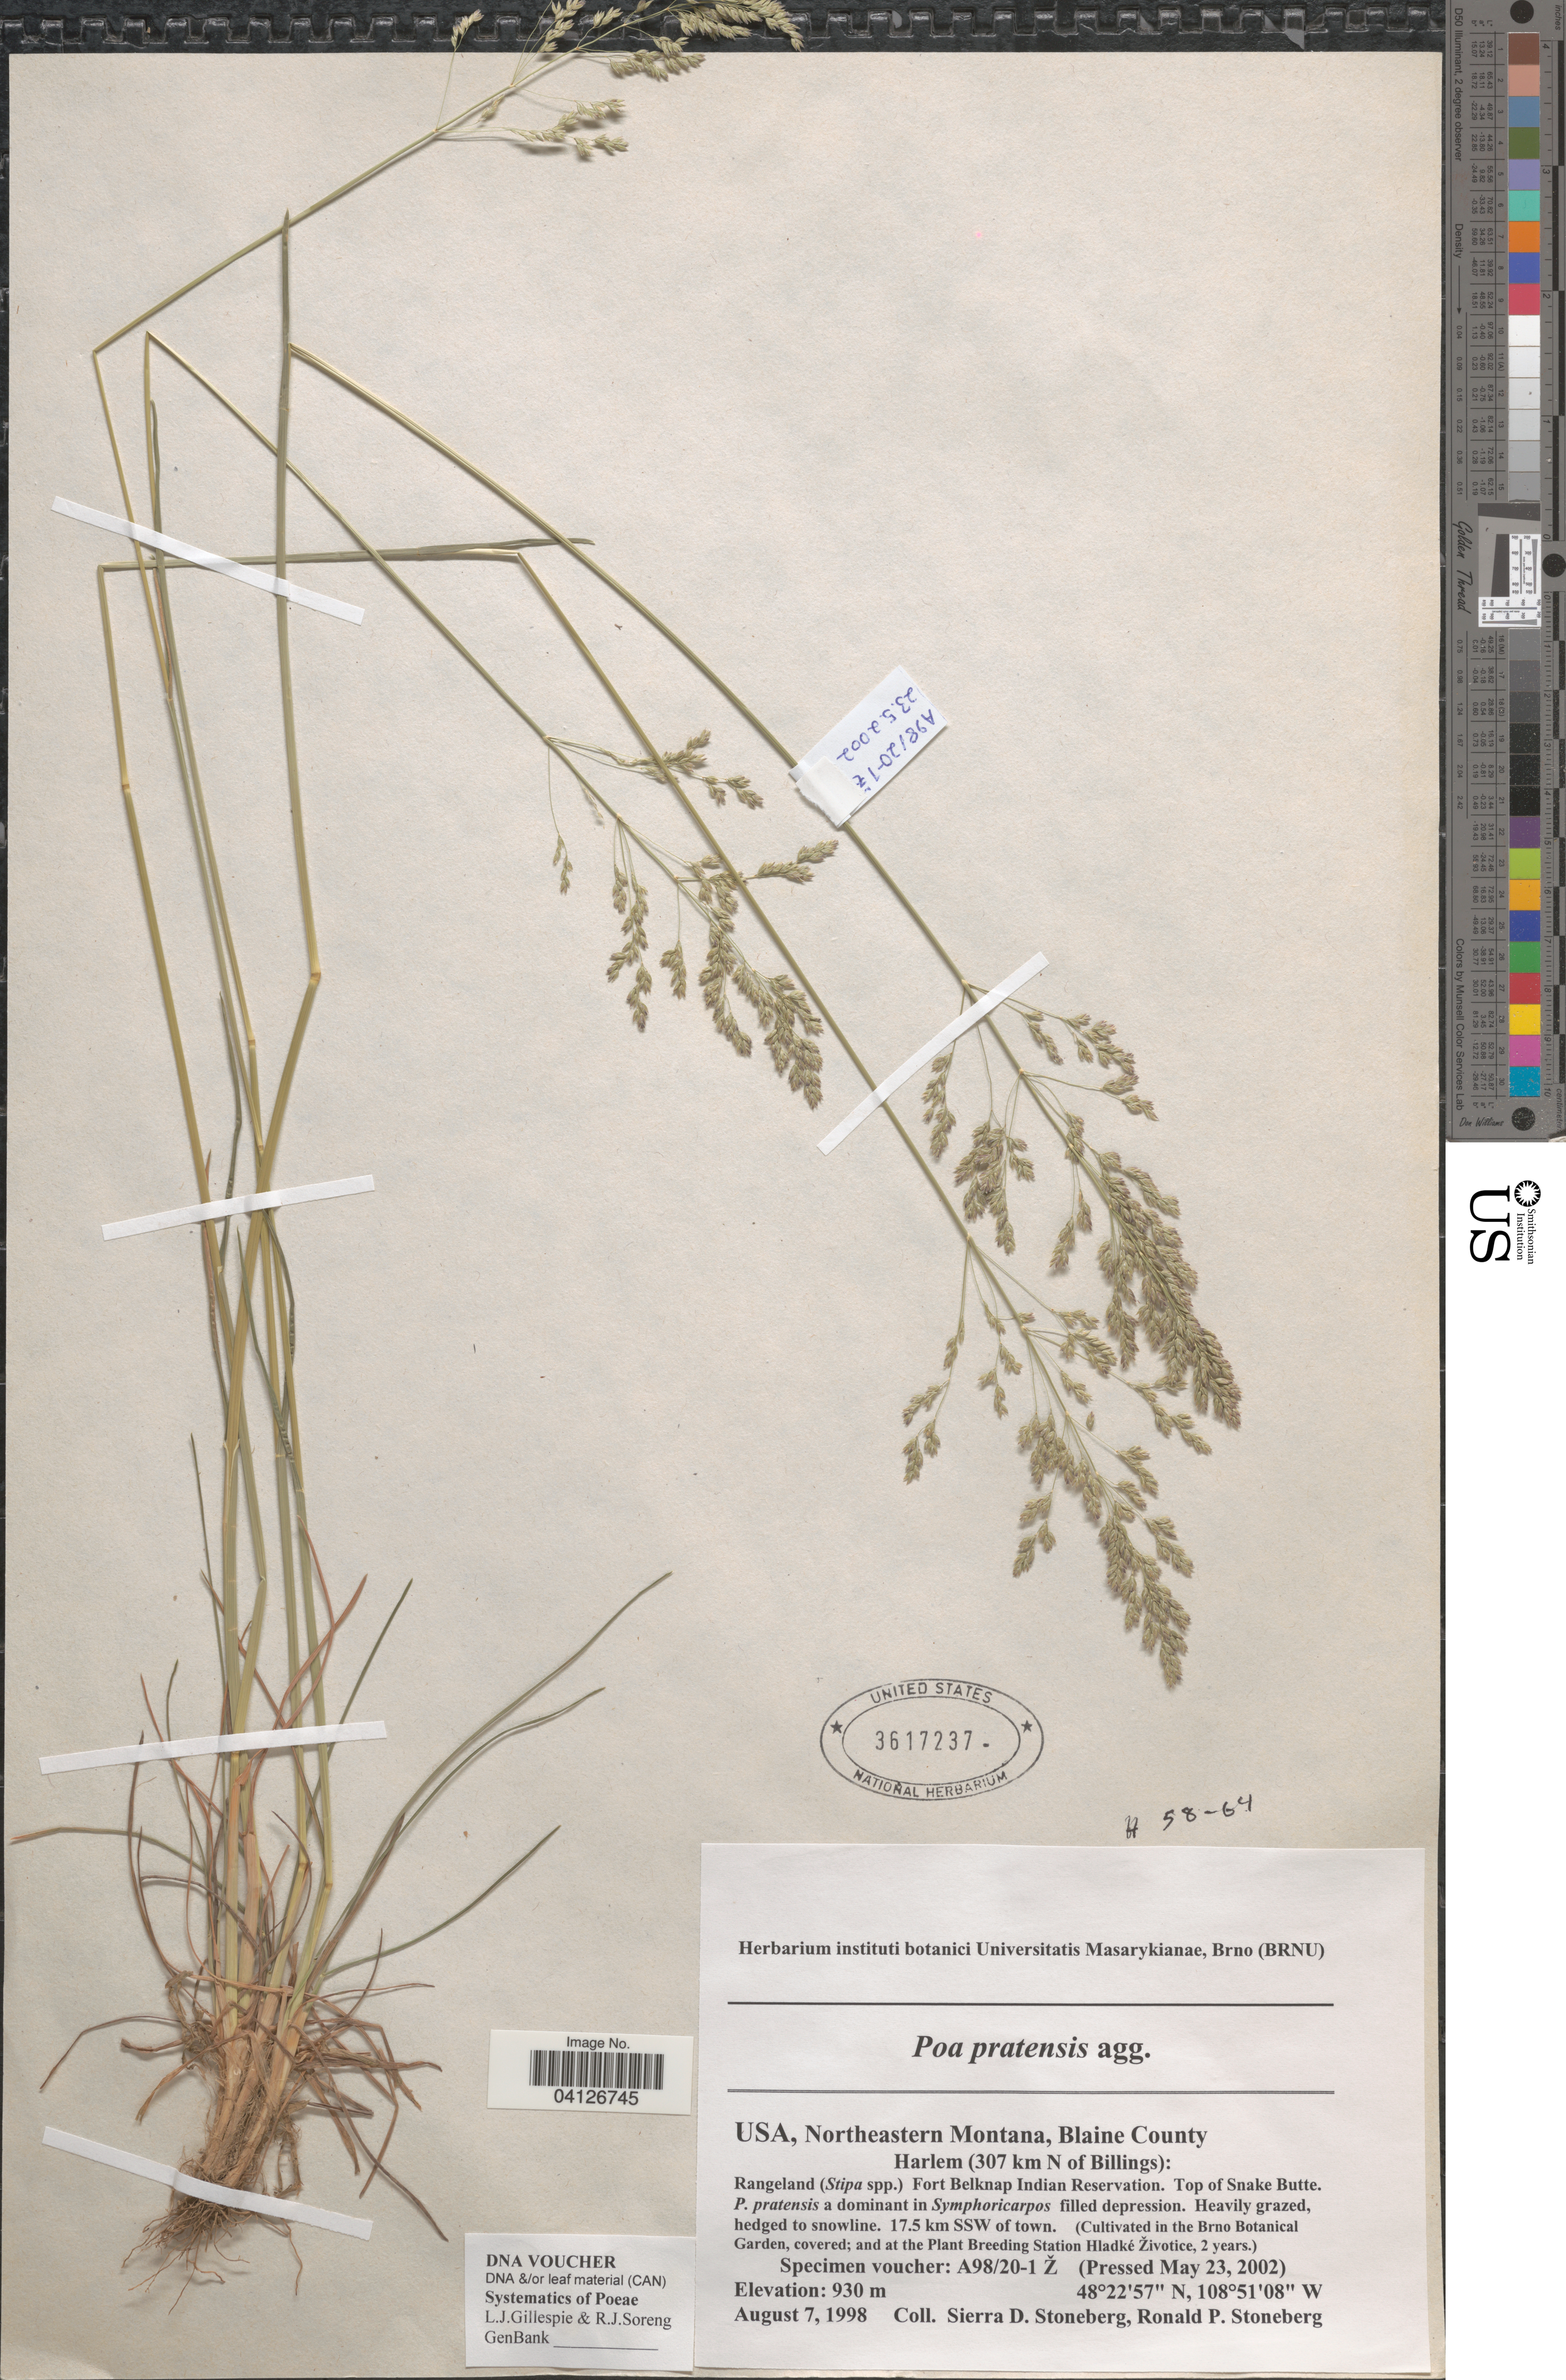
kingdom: Plantae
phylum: Tracheophyta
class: Liliopsida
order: Poales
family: Poaceae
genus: Poa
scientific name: Poa pratensis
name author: L.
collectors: Ex herb. instituti botanici Universitatis Masarykianae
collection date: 2002-05-23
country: Czechia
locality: (Cultivated in the Brno Botanical Garden, covered; and at the Plant Breeding Station Hladké Životice, 2 years.).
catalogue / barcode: US 3617237